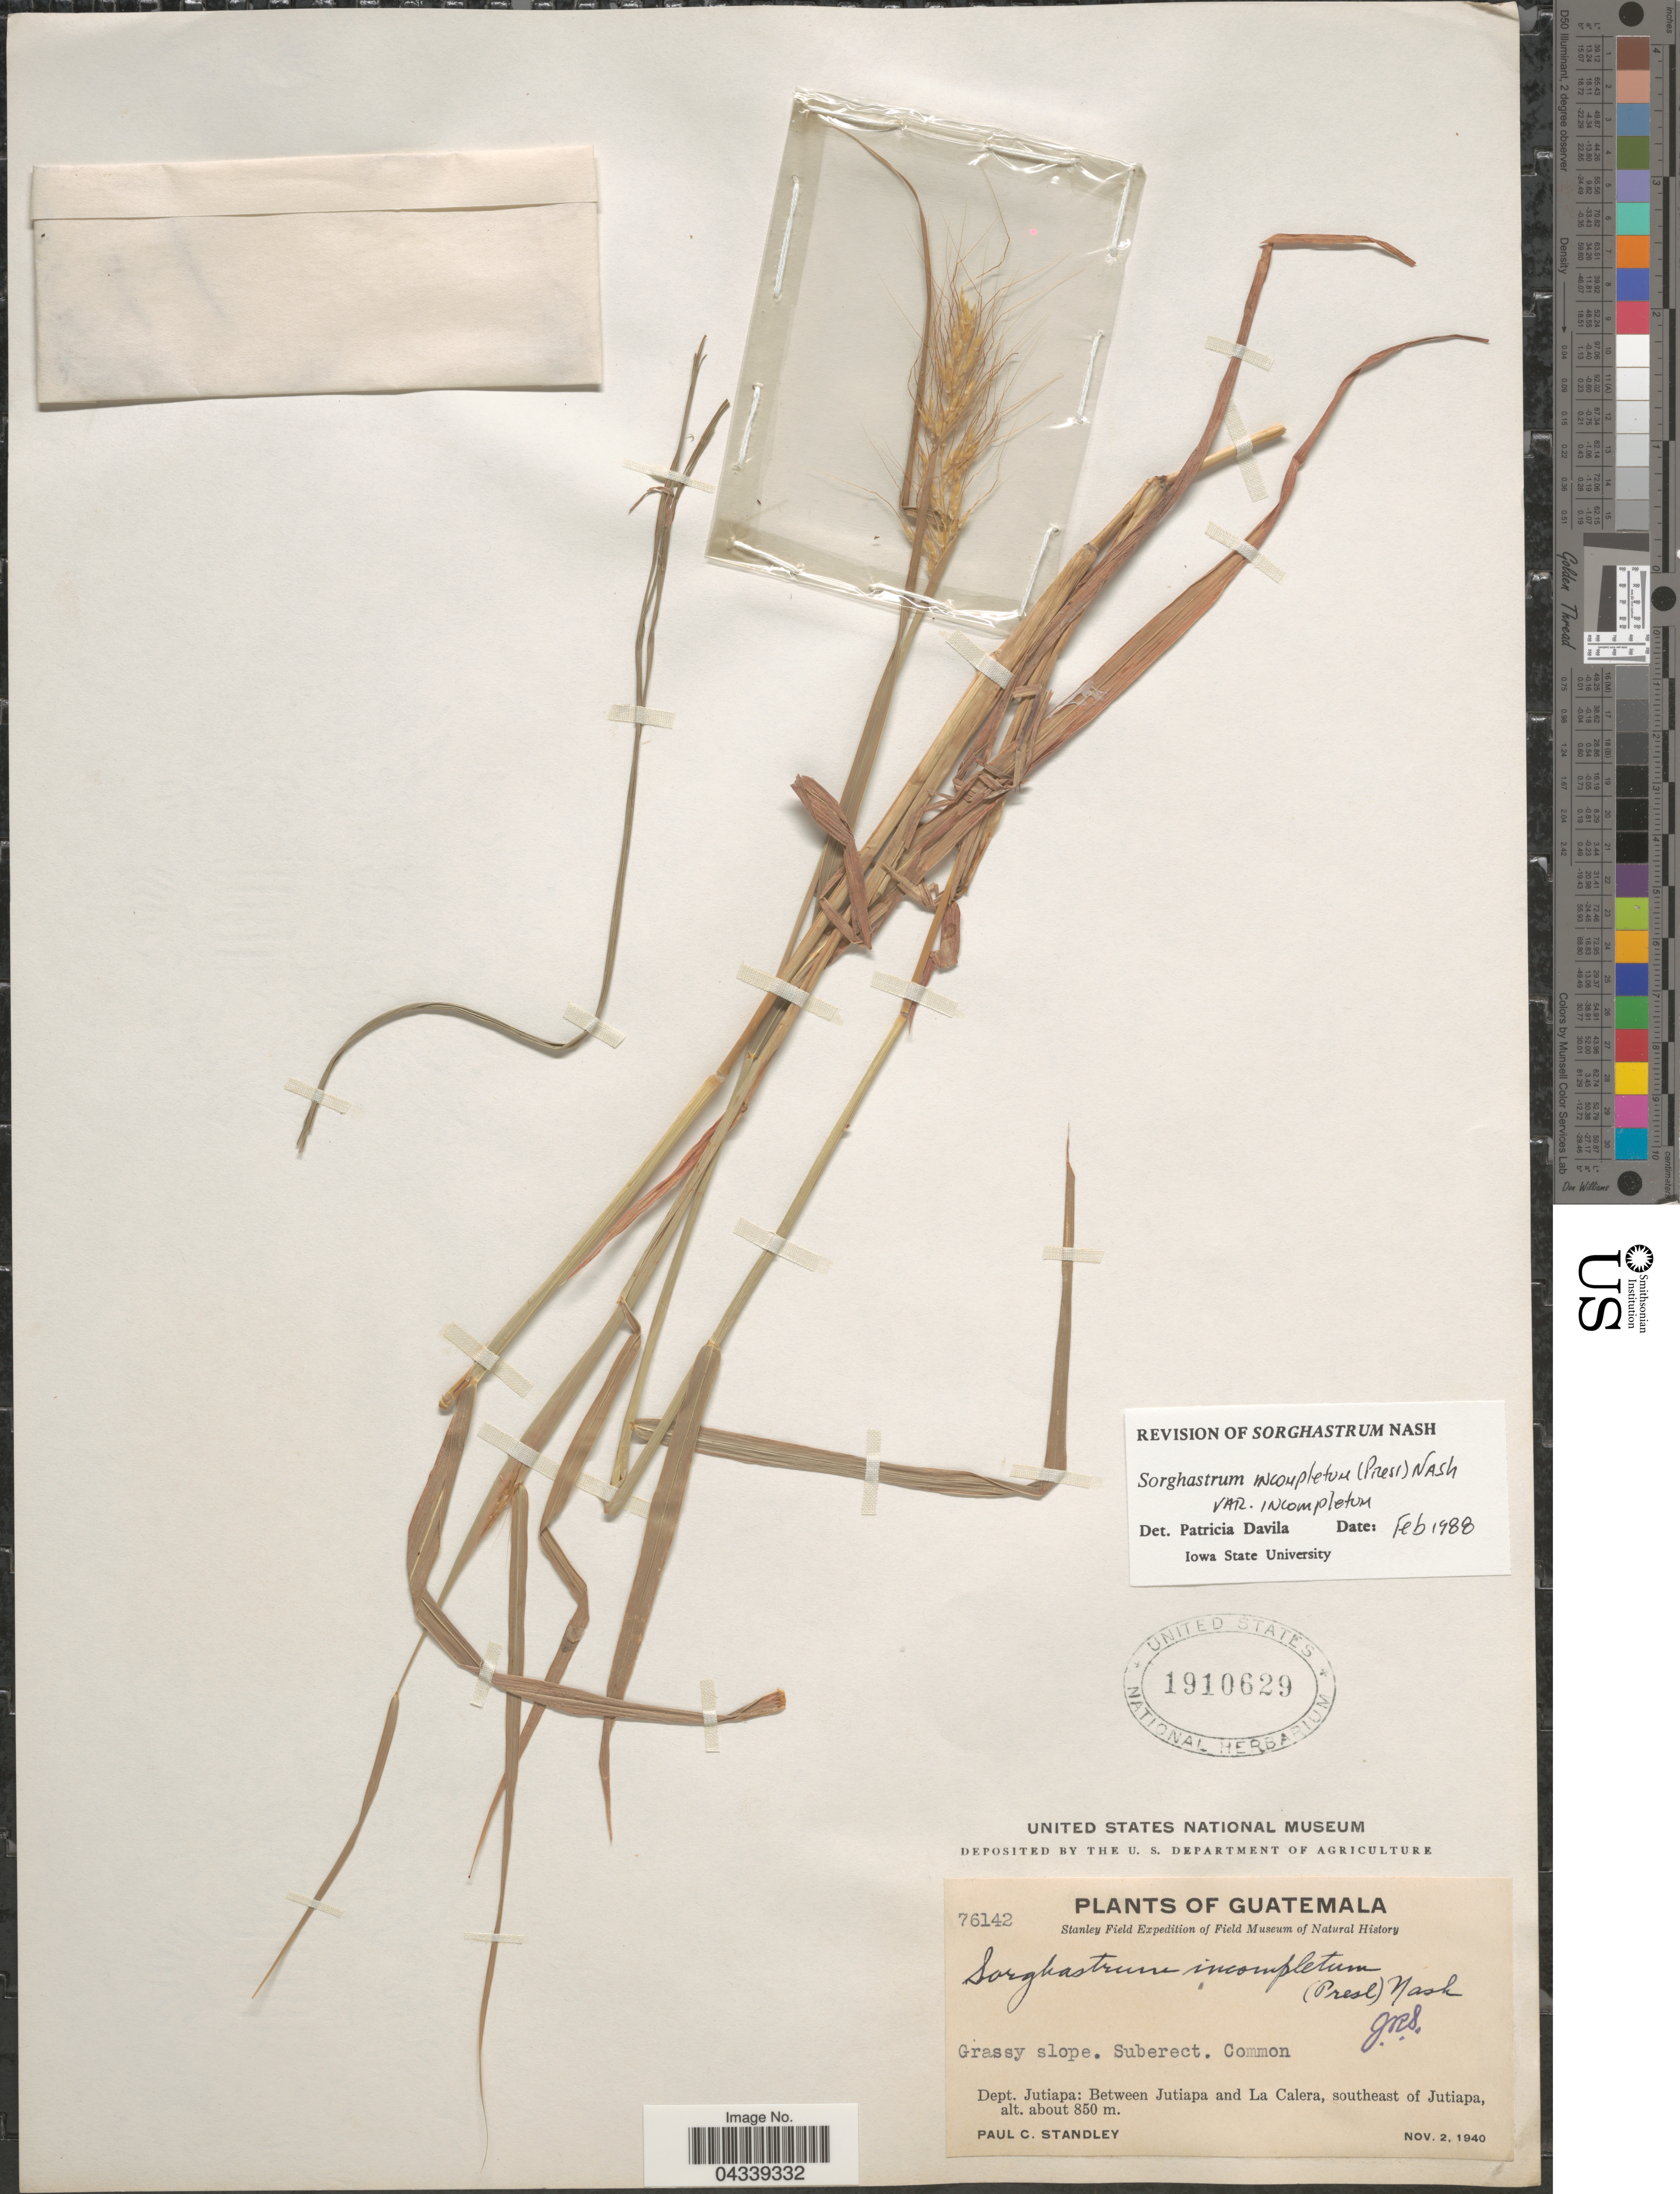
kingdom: Plantae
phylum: Tracheophyta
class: Liliopsida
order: Poales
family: Poaceae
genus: Sorghastrum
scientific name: Sorghastrum incompletum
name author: (J. Presl) Nash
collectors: P. C. Standley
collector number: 76142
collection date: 1940-11-02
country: Guatemala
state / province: Jutiapa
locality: Stanley Field Expedition. Dept. Jutiapa: Between Jutiapa and La Calera, southeast of Jutiapa.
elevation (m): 850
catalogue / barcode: US 1910629